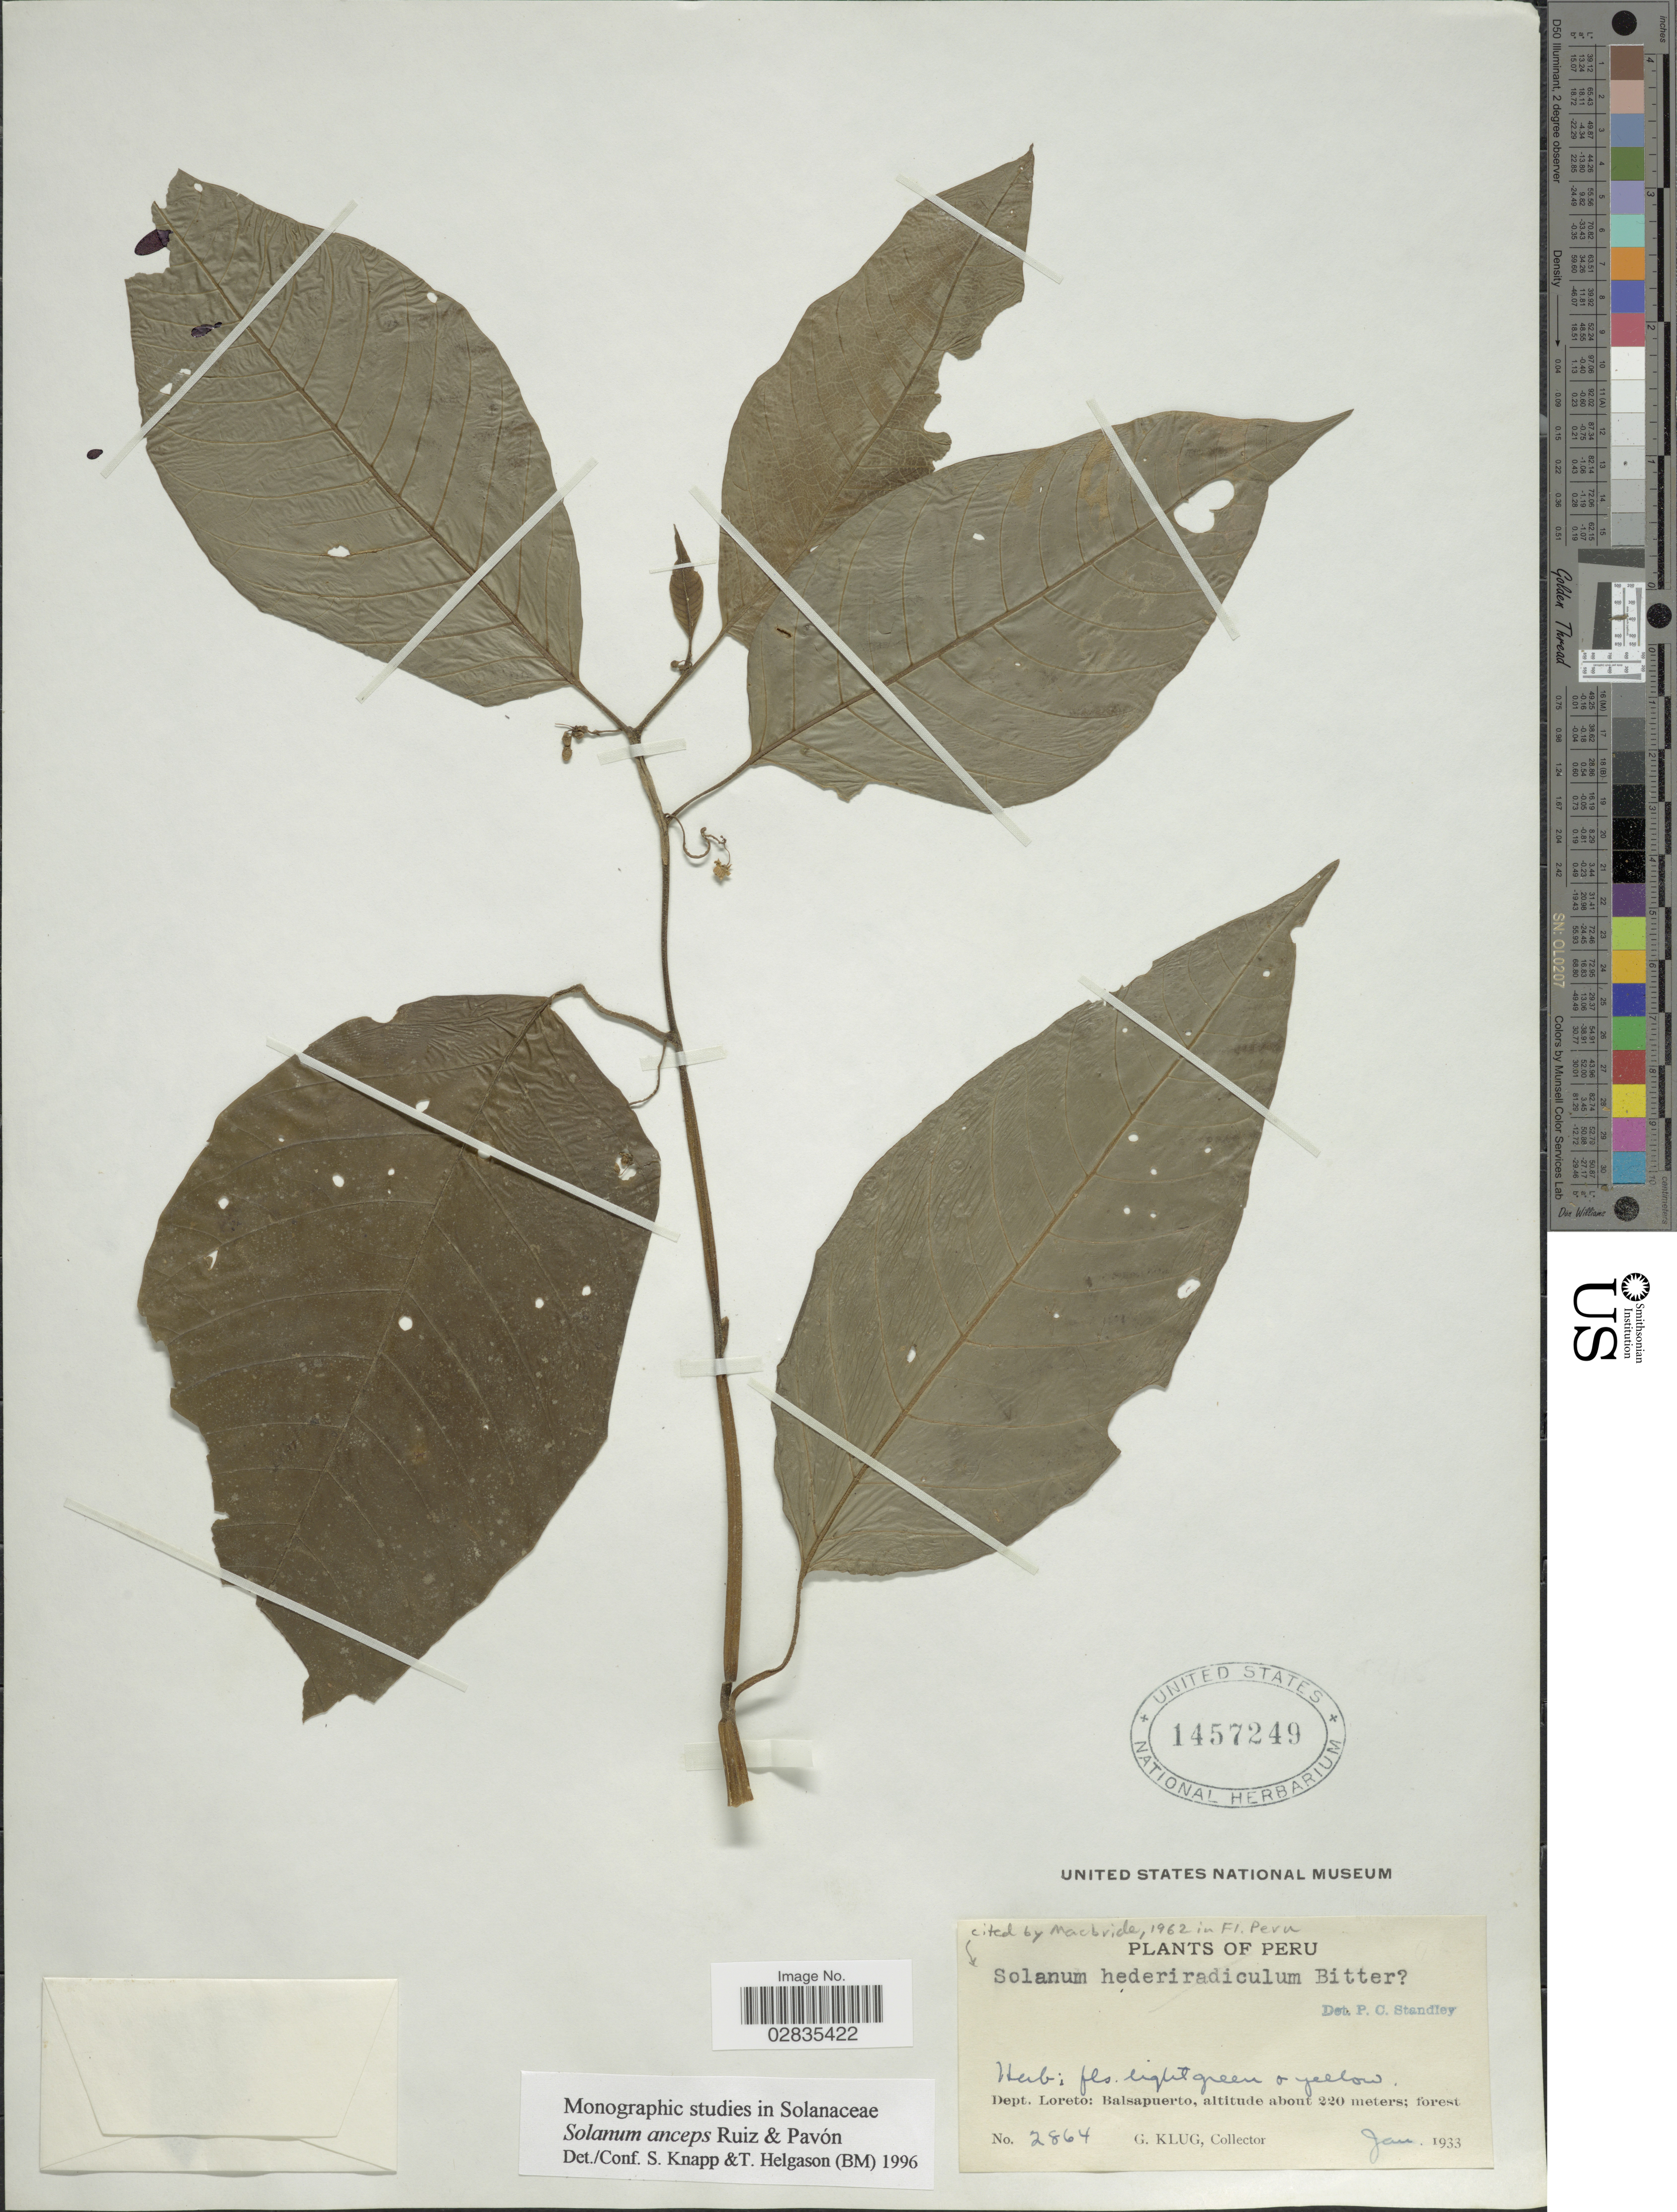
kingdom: Plantae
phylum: Tracheophyta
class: Magnoliopsida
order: Solanales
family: Solanaceae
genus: Solanum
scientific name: Solanum anceps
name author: Ruiz & Pav.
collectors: G. Klug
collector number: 2864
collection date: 1933-01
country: Peru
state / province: Loreto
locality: Dept. Loreto: Balsapuerto.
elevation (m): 220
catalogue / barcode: US 1457249